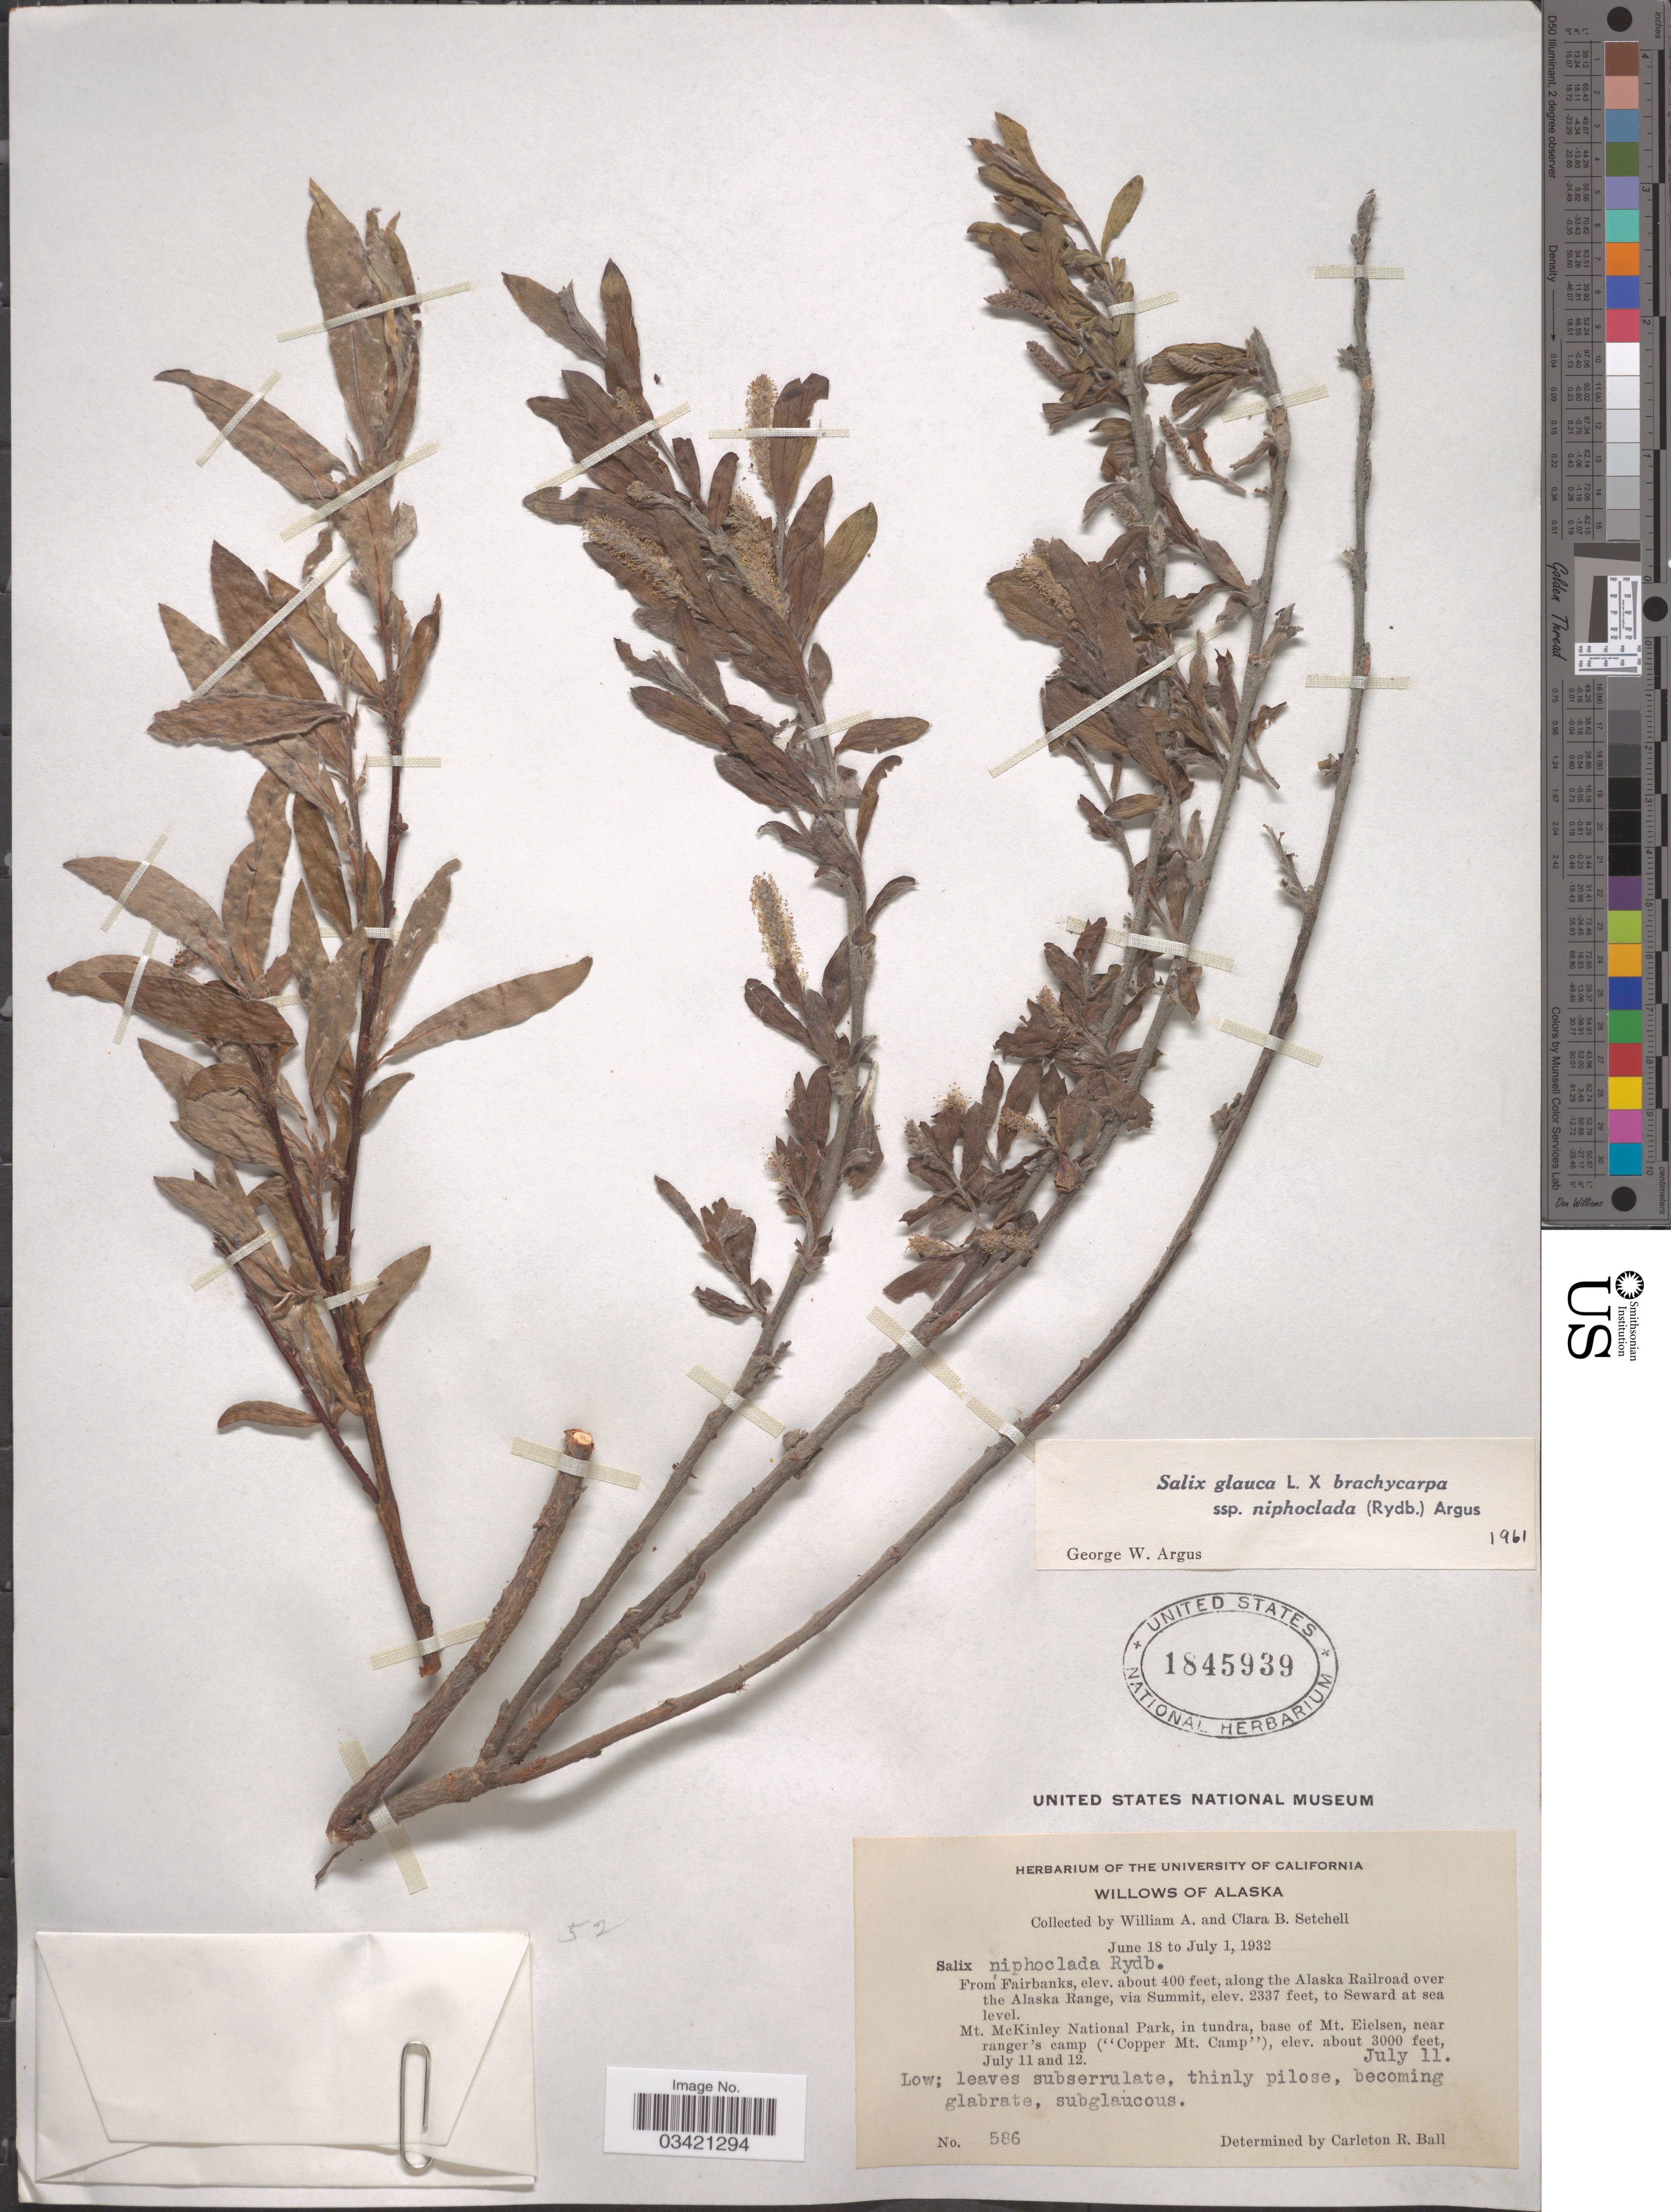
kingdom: Plantae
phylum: Tracheophyta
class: Magnoliopsida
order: Malpighiales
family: Salicaceae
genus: Salix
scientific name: Salix glauca x S. brachycarpa subsp. niphoclada (Rydb.) Argus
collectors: W. Setchell & C. B. Setchell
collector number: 586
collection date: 1932-07-11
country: United States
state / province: Alaska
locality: From Fairbanks, along the Alaska Railroad over the Alaska Range, via summit, to Seward. Mt. McKinley National Park, in tundra, base of Mt. Eielsen, near ranger's camp ("Copper Mt. Camp").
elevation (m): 0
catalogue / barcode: US 1845939